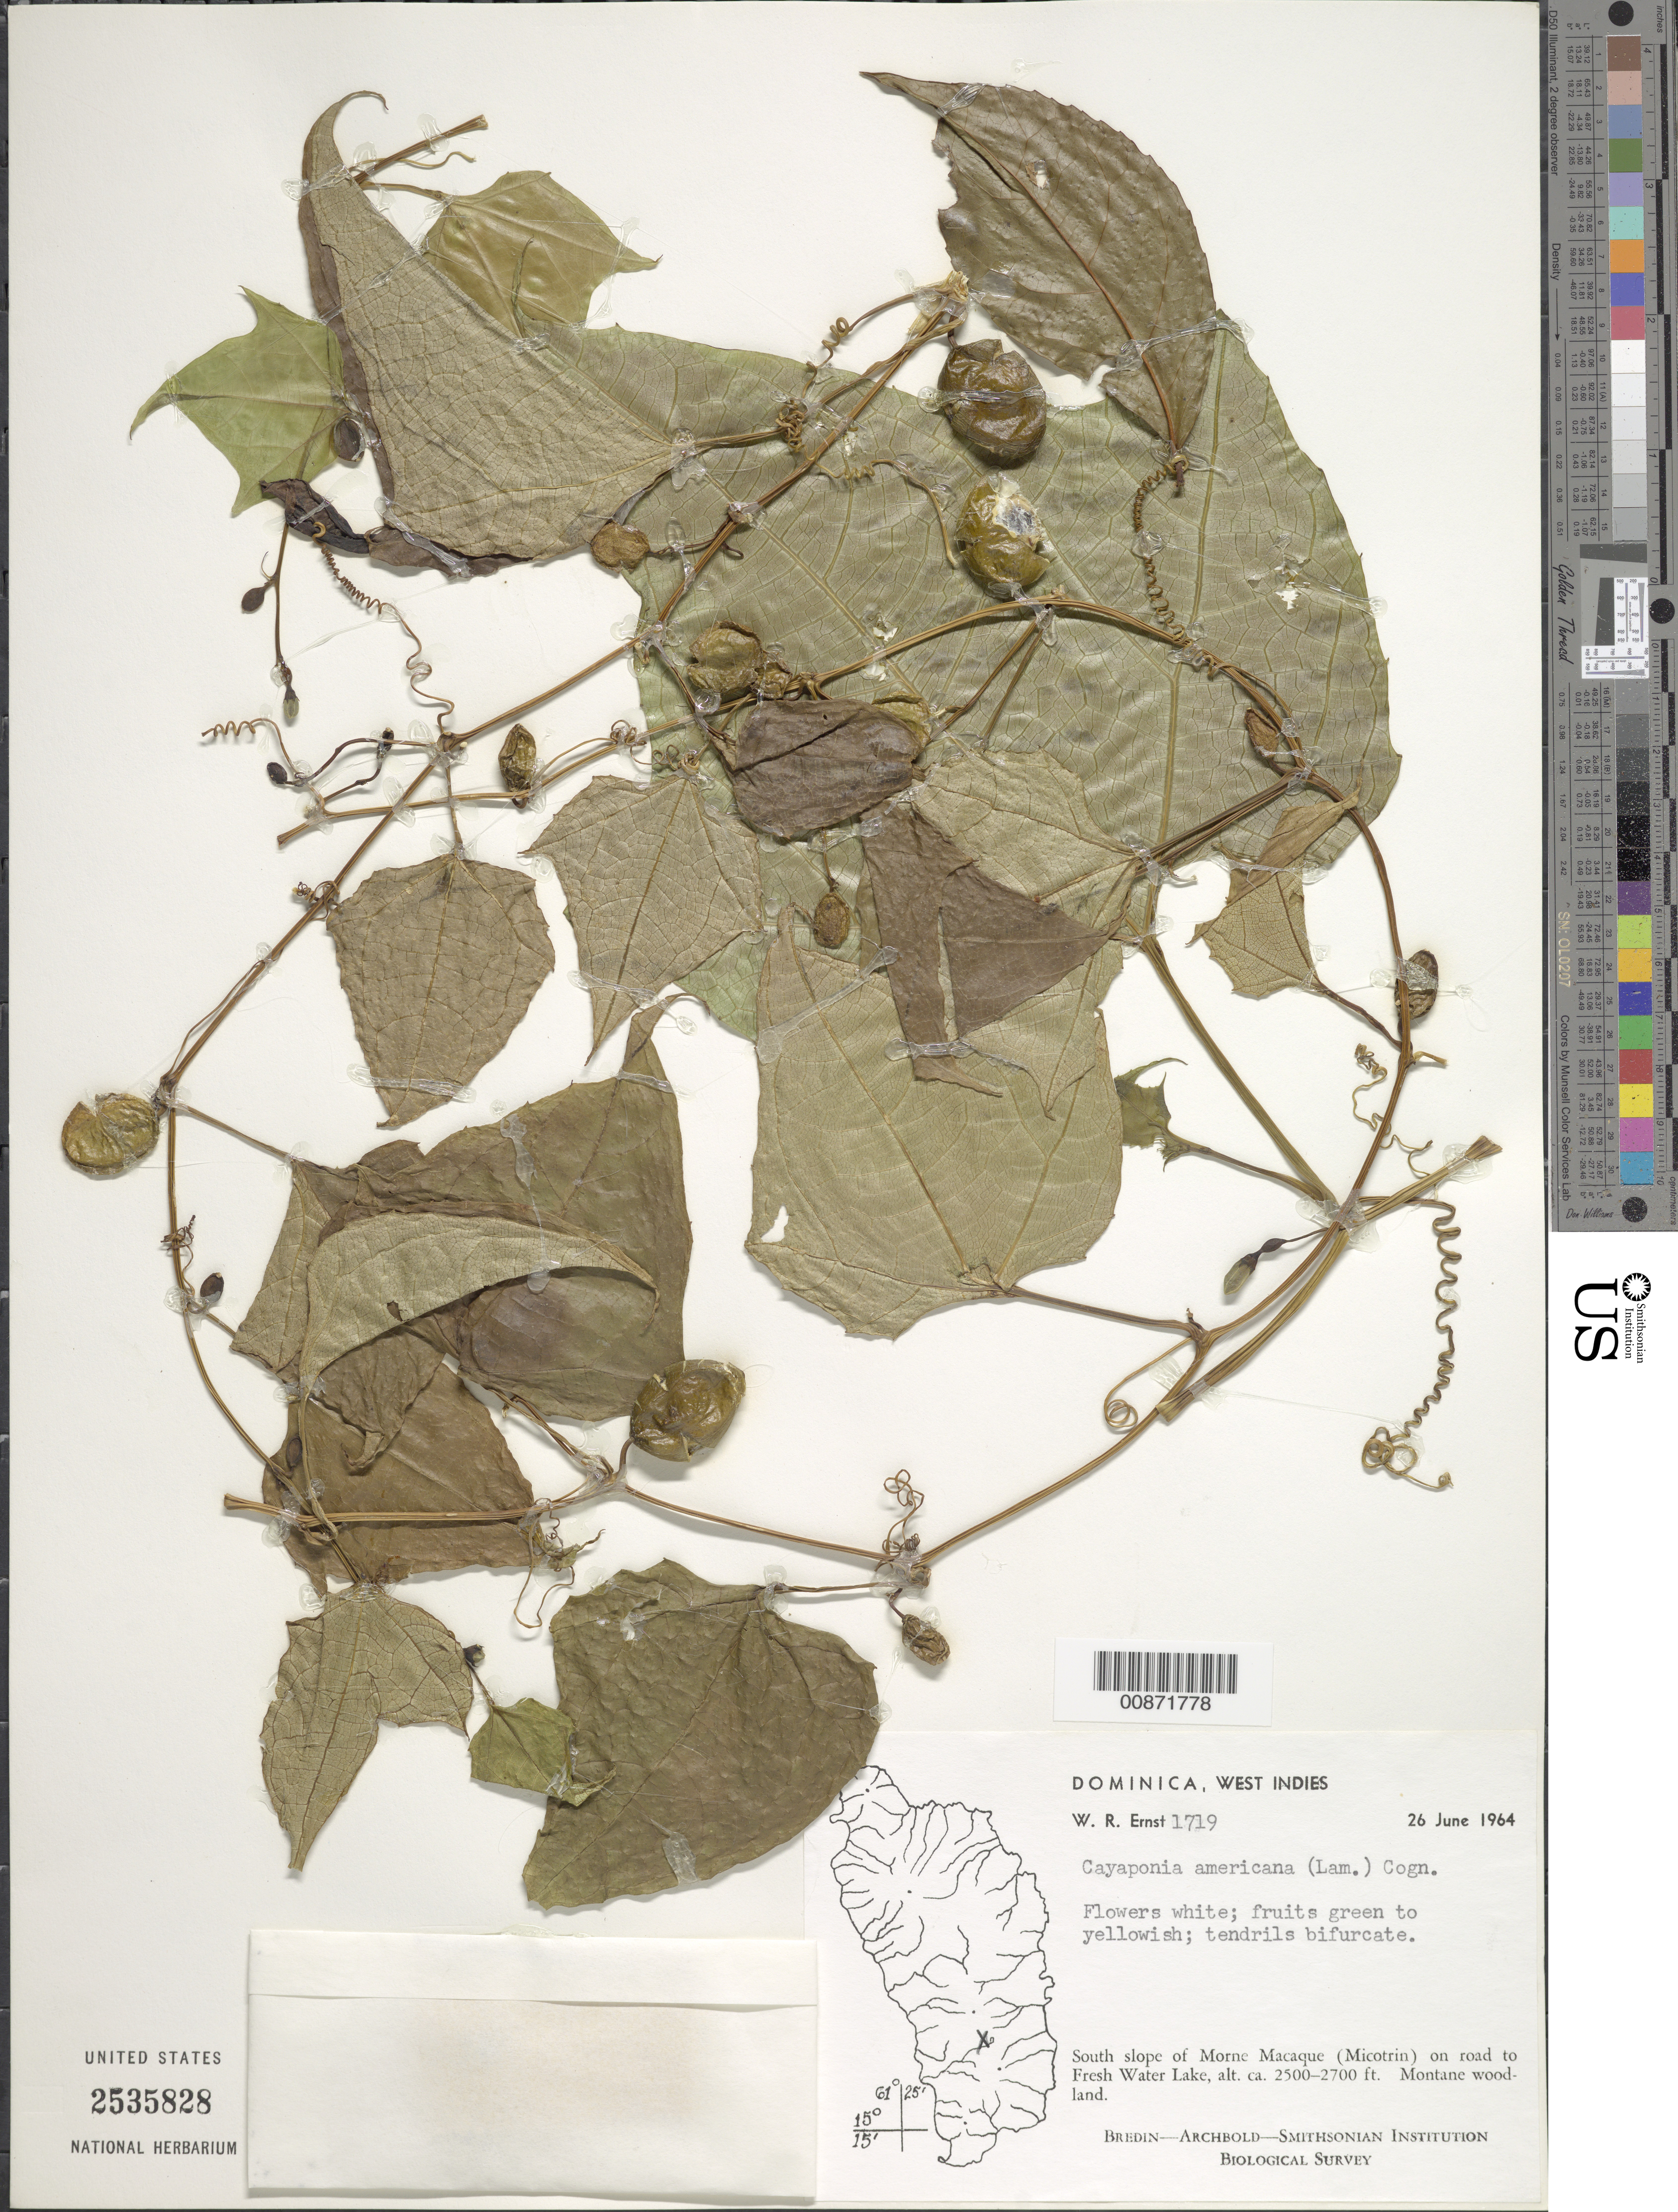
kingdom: Plantae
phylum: Tracheophyta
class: Magnoliopsida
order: Cucurbitales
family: Cucurbitaceae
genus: Cayaponia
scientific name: Cayaponia americana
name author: (Lam.) Cogn.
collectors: W. R. Ernst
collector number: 1719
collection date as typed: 26 Jun 1964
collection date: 1964-06-26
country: Dominica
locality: South slope of Morne Macaque (Micotrin), on road to Fresh Water Lake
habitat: Montane woodland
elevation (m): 762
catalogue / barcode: US 2535828